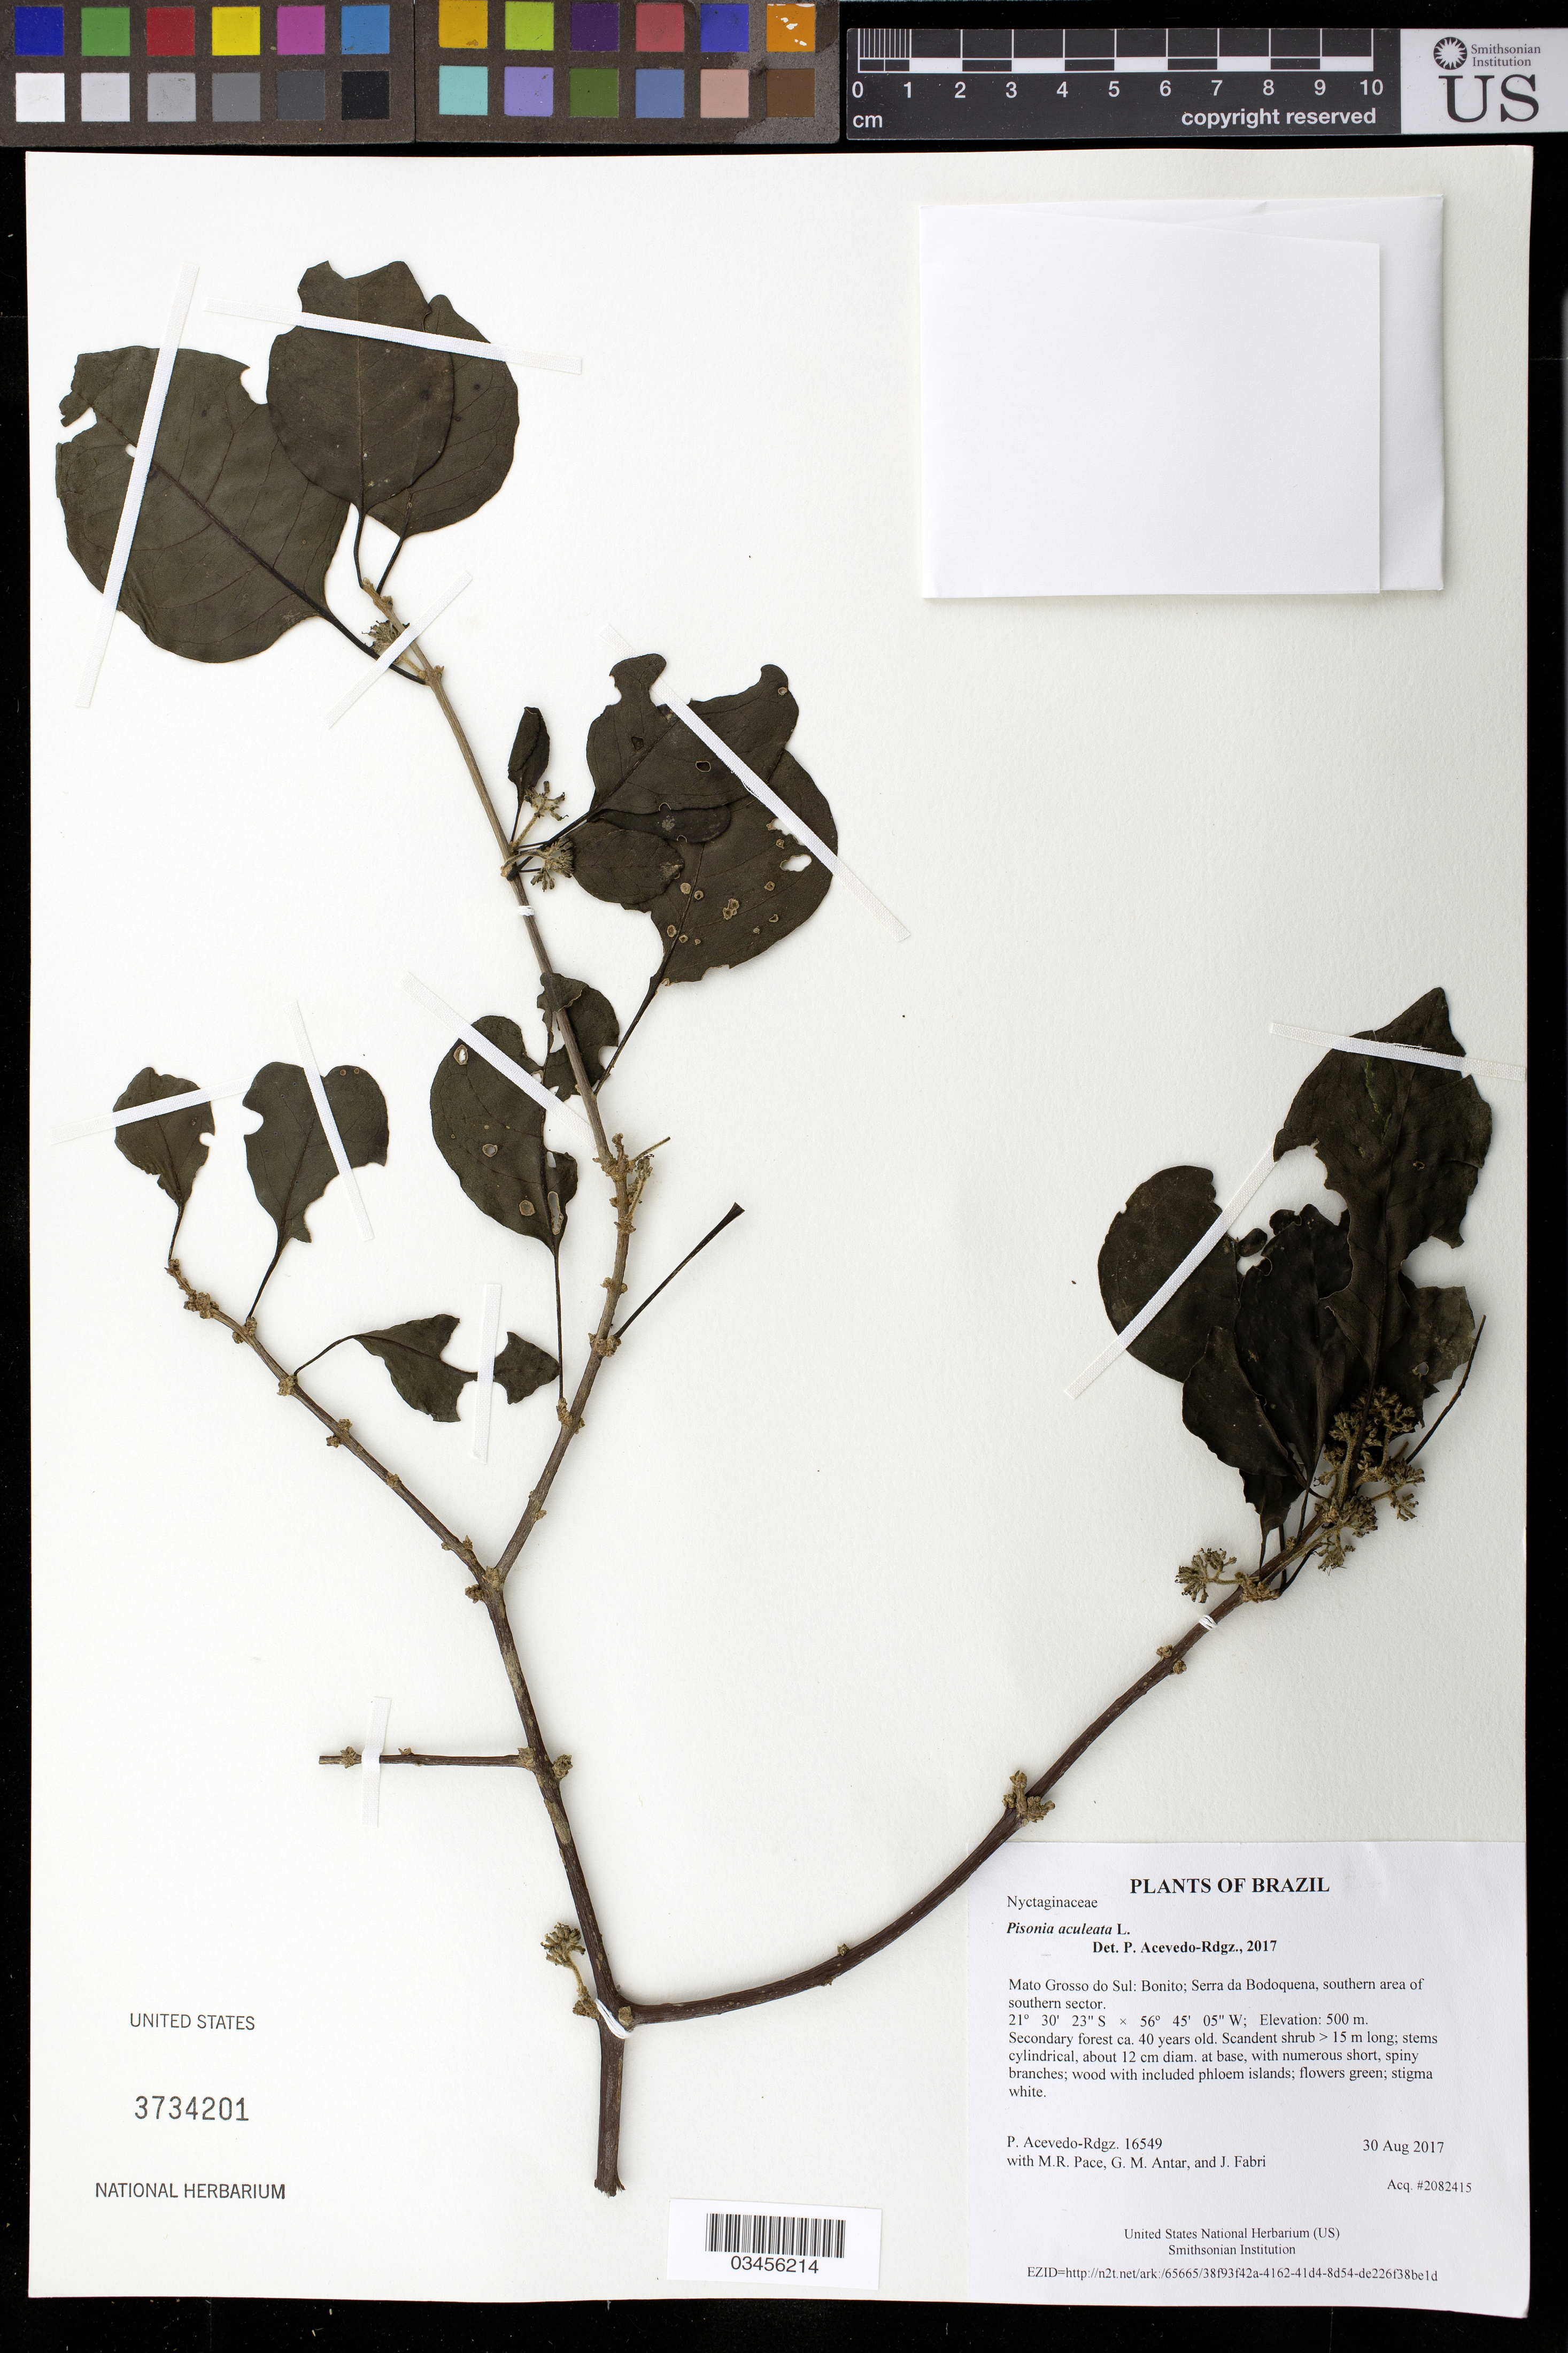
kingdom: Plantae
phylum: Tracheophyta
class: Magnoliopsida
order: Caryophyllales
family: Nyctaginaceae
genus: Pisonia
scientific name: Pisonia aculeata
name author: L.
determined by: Acevedo-Rodríguez, P., (BOT), Smithsonian Institution - National Museum of Natural History (UNITED STATES)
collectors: P. Acevedo-Rodr., M. R. Pace, G. M. Antar & J. Fabri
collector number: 16549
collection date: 2017-08-30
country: Brazil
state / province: Mato Grosso do Sul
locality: Bonito; Serra da Bodoquena, southern area of southern sector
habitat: Secondary forest ca. 40 years old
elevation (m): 500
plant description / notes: US, NY, K, MO, RB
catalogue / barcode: US 3734201